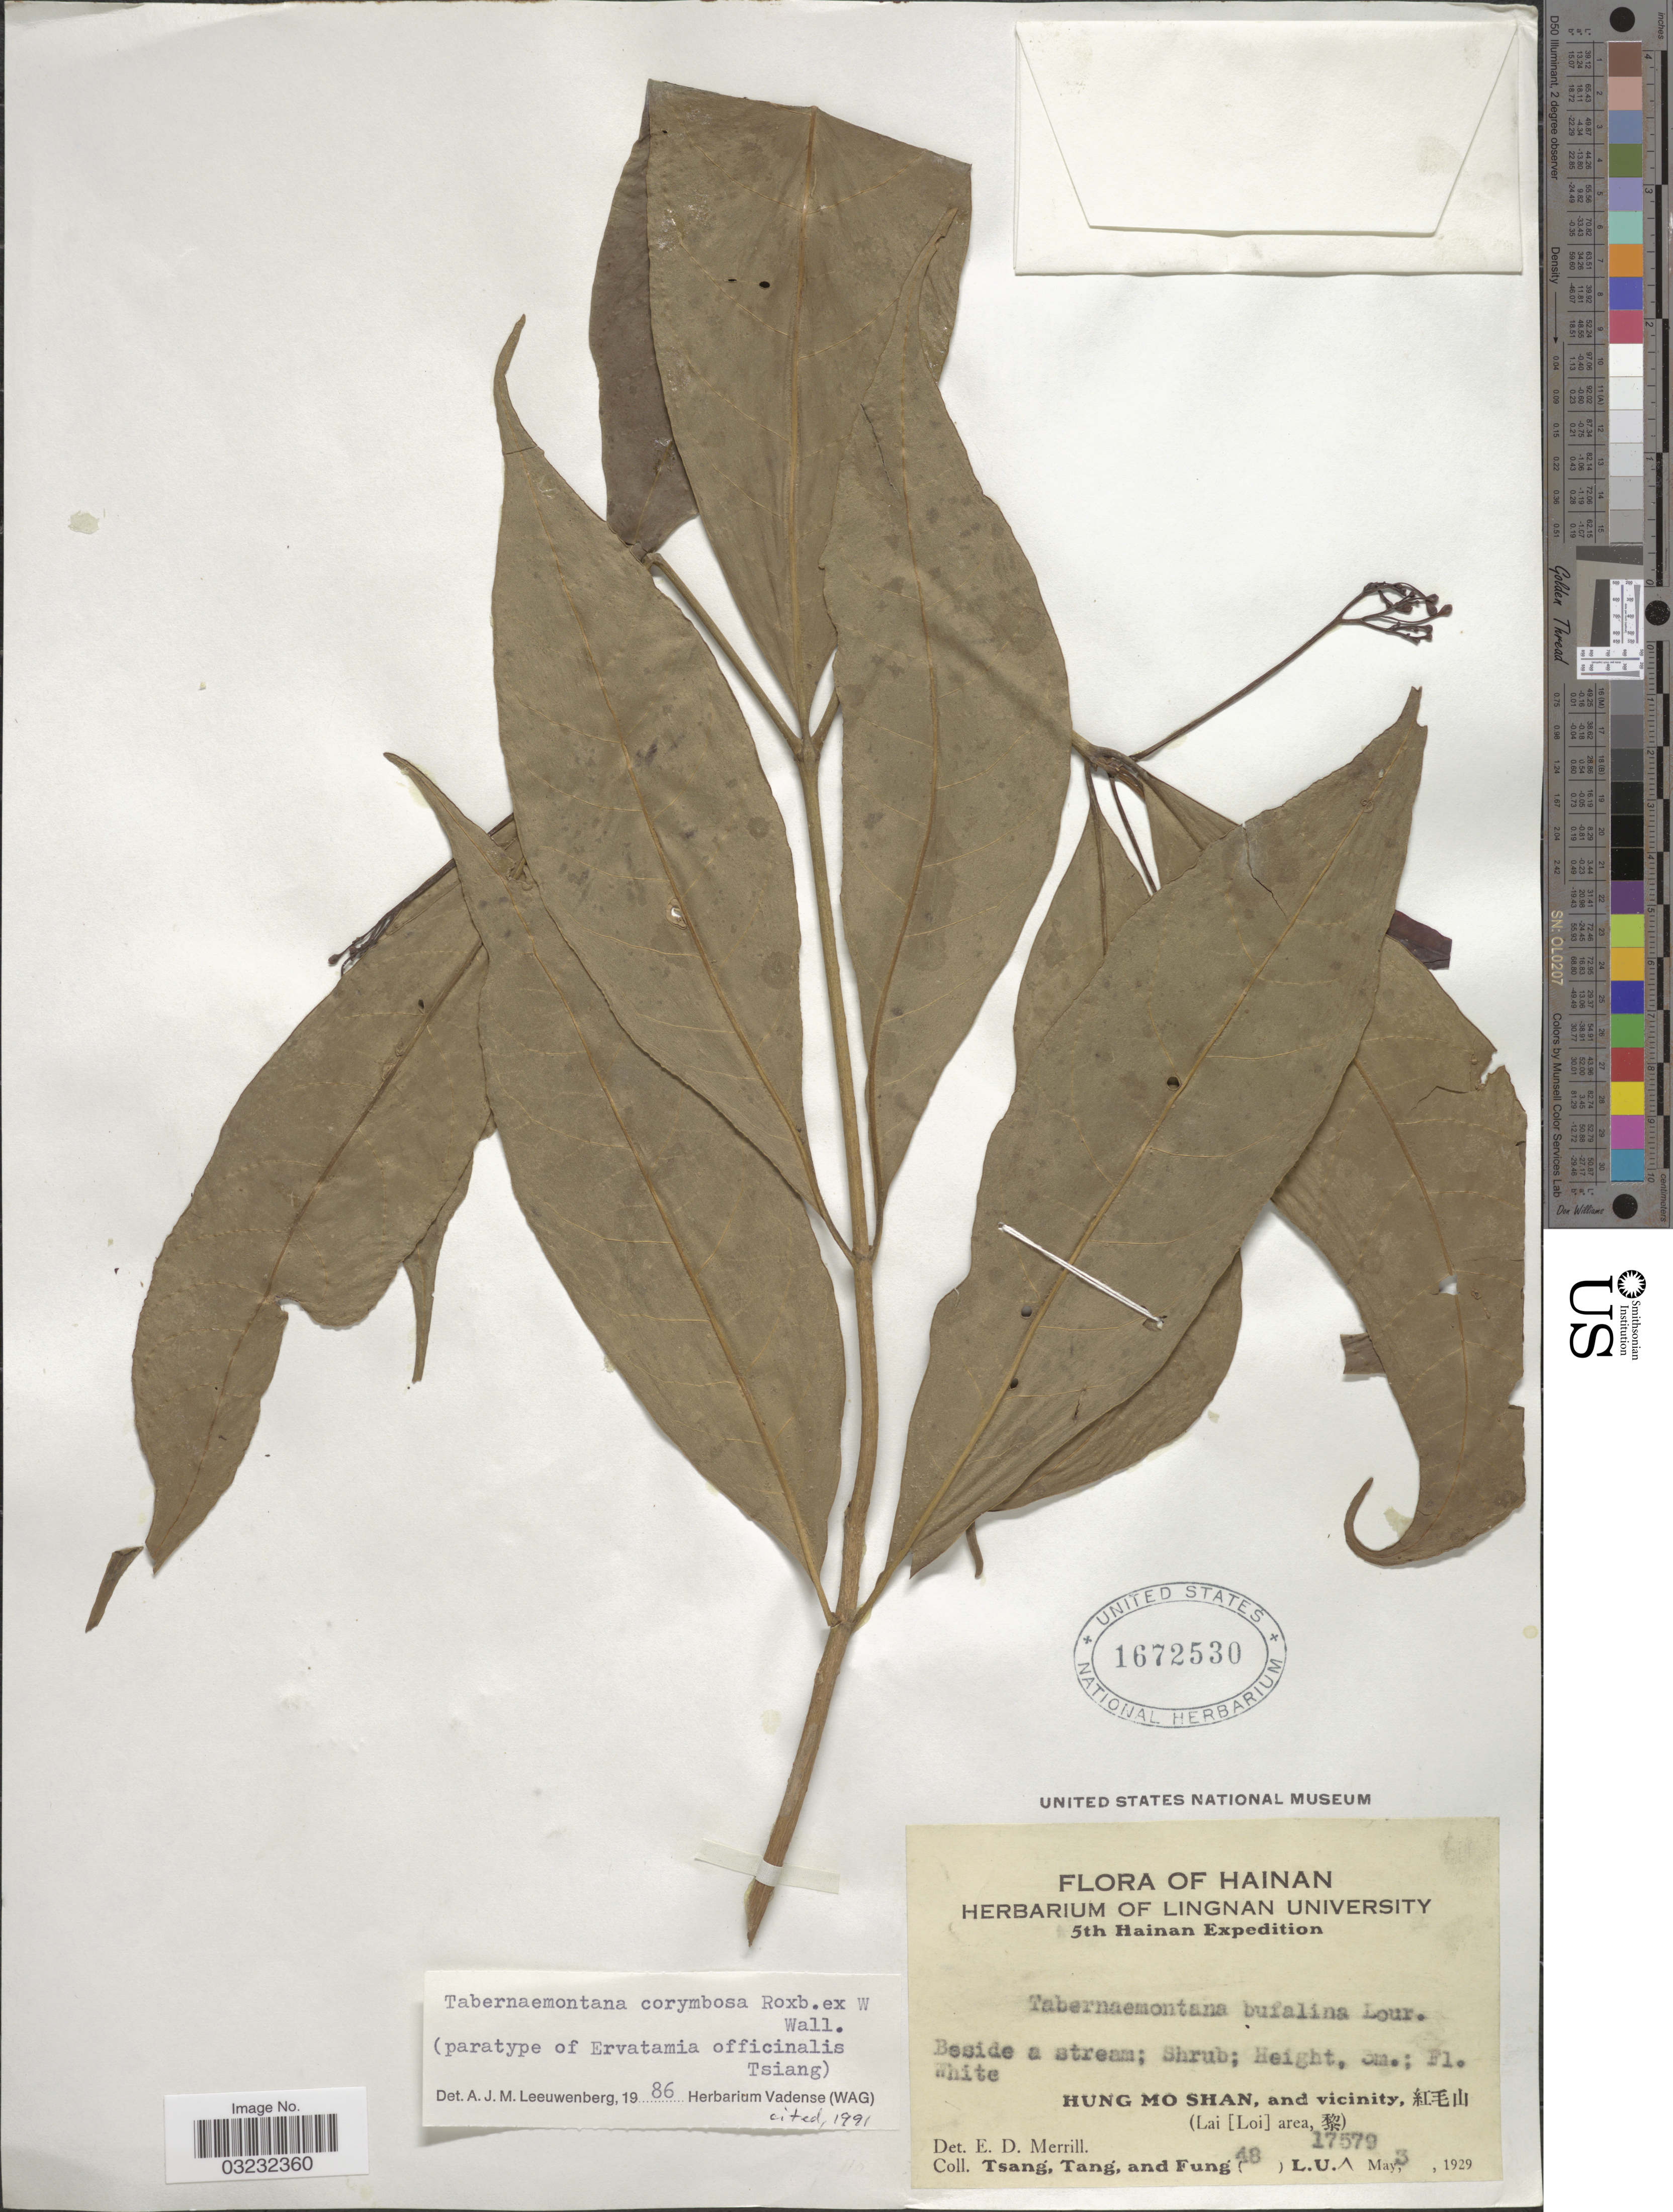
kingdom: Plantae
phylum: Tracheophyta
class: Magnoliopsida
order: Gentianales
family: Apocynaceae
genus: Tabernaemontana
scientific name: Tabernaemontana corymbosa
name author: Roxb. ex Wall.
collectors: -. T'sang, -. Tang & Fung, --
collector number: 48/L.U.17579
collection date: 1929-05-03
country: China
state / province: Hainan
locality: Hung Mo Shan, and vicinity, X, (Lai [Loi] area, X).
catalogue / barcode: US 1672530